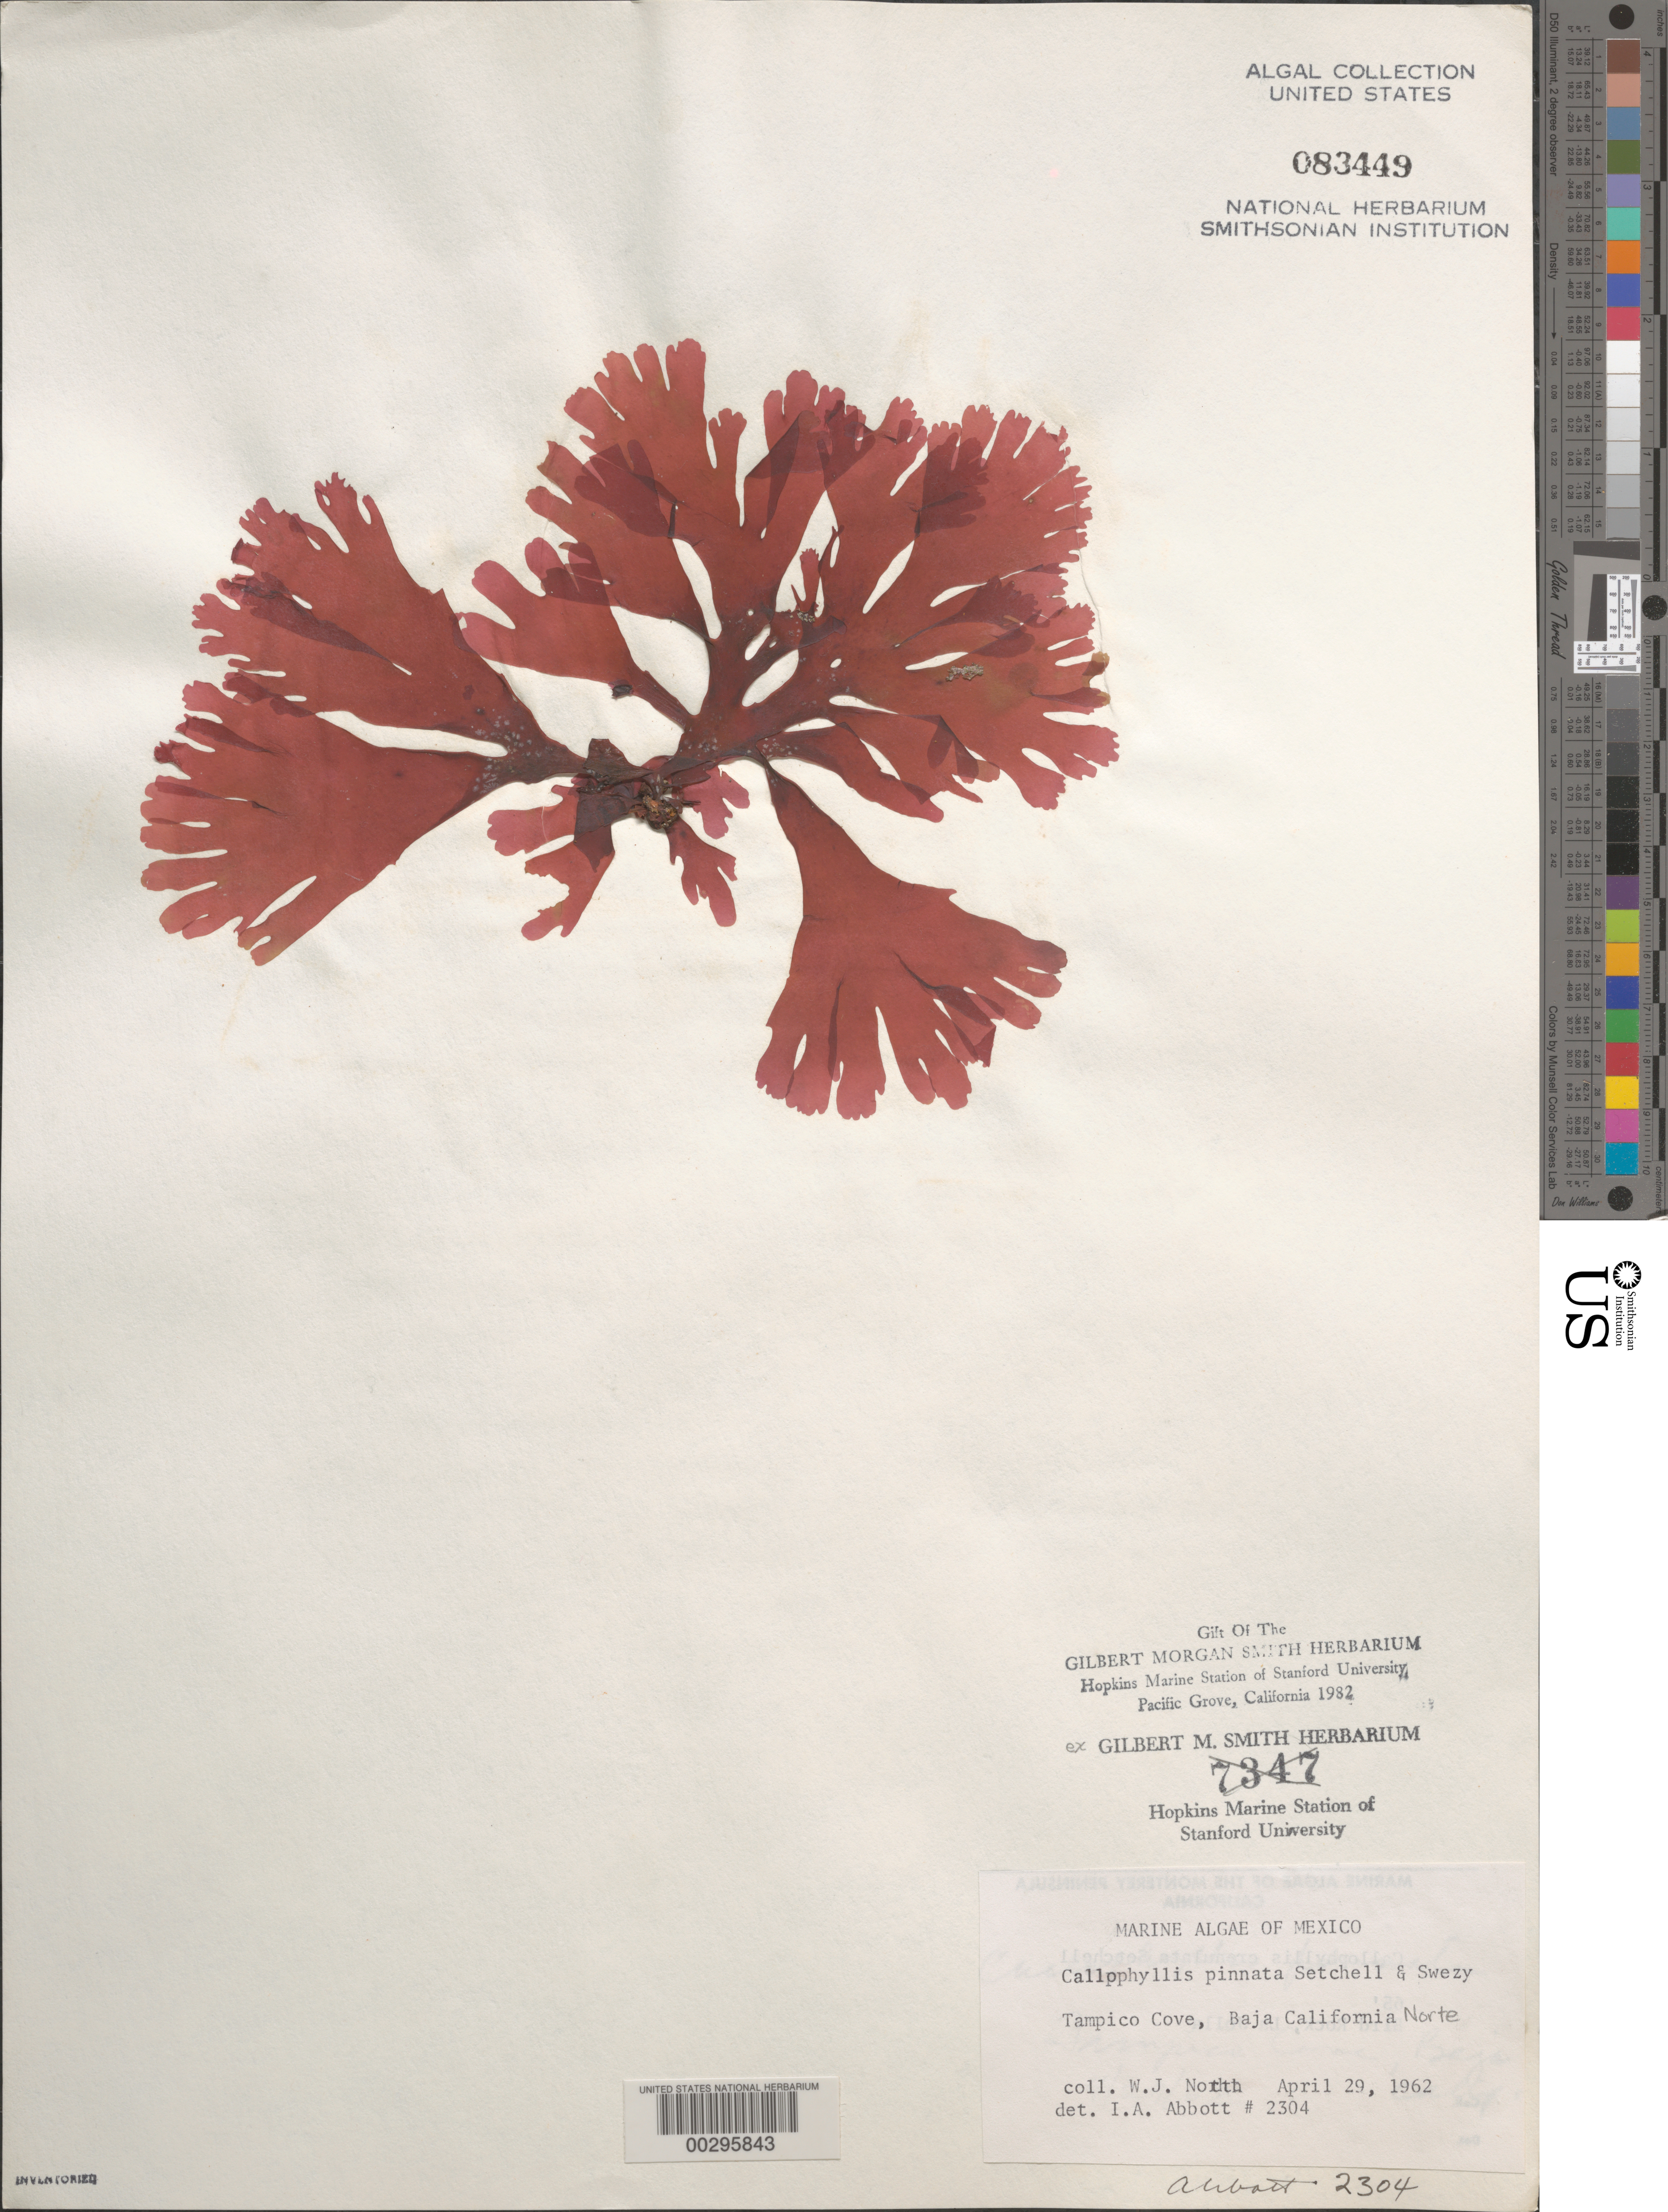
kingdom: Plantae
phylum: Rhodophyta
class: Florideophyceae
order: Gigartinales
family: Kallymeniaceae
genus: Callophyllis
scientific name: Callophyllis pinnata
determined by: Abbott, Isabella A.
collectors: W. North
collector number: IAA 2304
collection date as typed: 29 Apr 1962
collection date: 1962-04-29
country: Mexico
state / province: Baja California Norte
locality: Tampico Cove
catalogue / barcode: US 83449